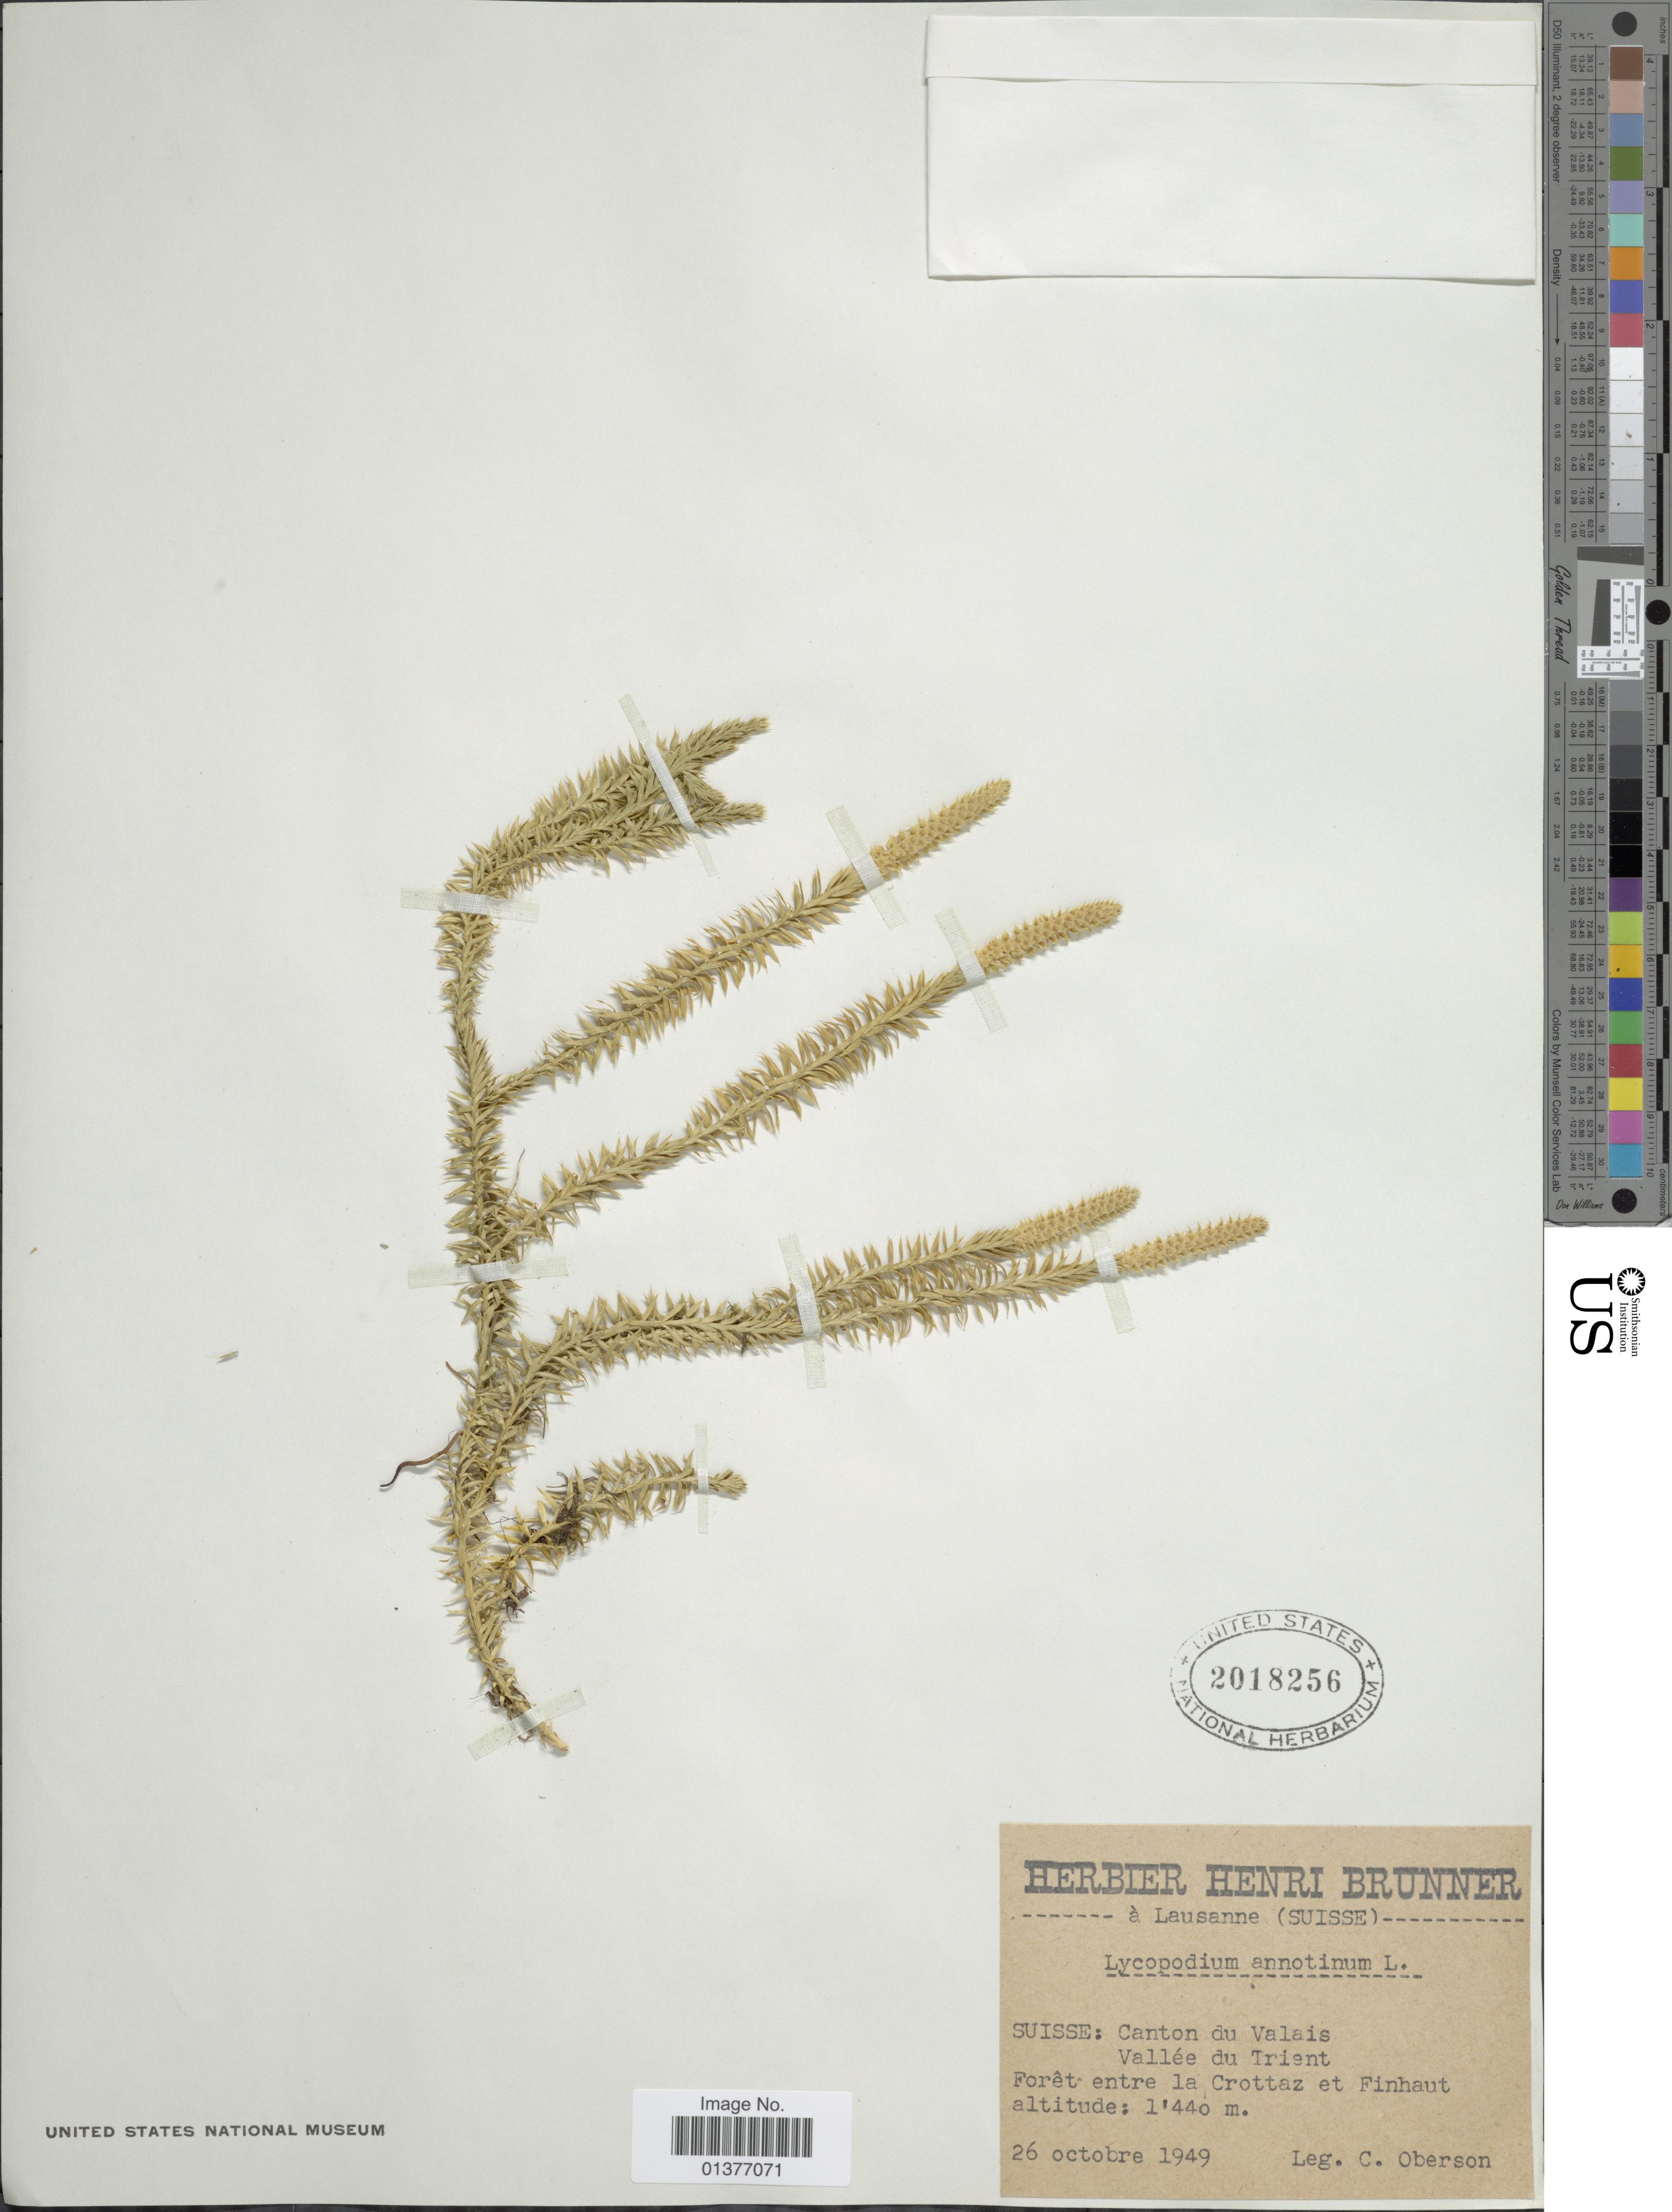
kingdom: Plantae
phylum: Tracheophyta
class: Lycopodiopsida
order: Lycopodiales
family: Lycopodiaceae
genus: Spinulum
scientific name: Spinulum annotinum subsp. annotinum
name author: (L.) A. Haines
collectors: C. Oberson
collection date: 1949-10-26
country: Switzerland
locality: Canton du Vallais Vallée du Trient Foret entre la Crottaz et Finhaut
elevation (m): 1440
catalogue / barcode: US 2018256